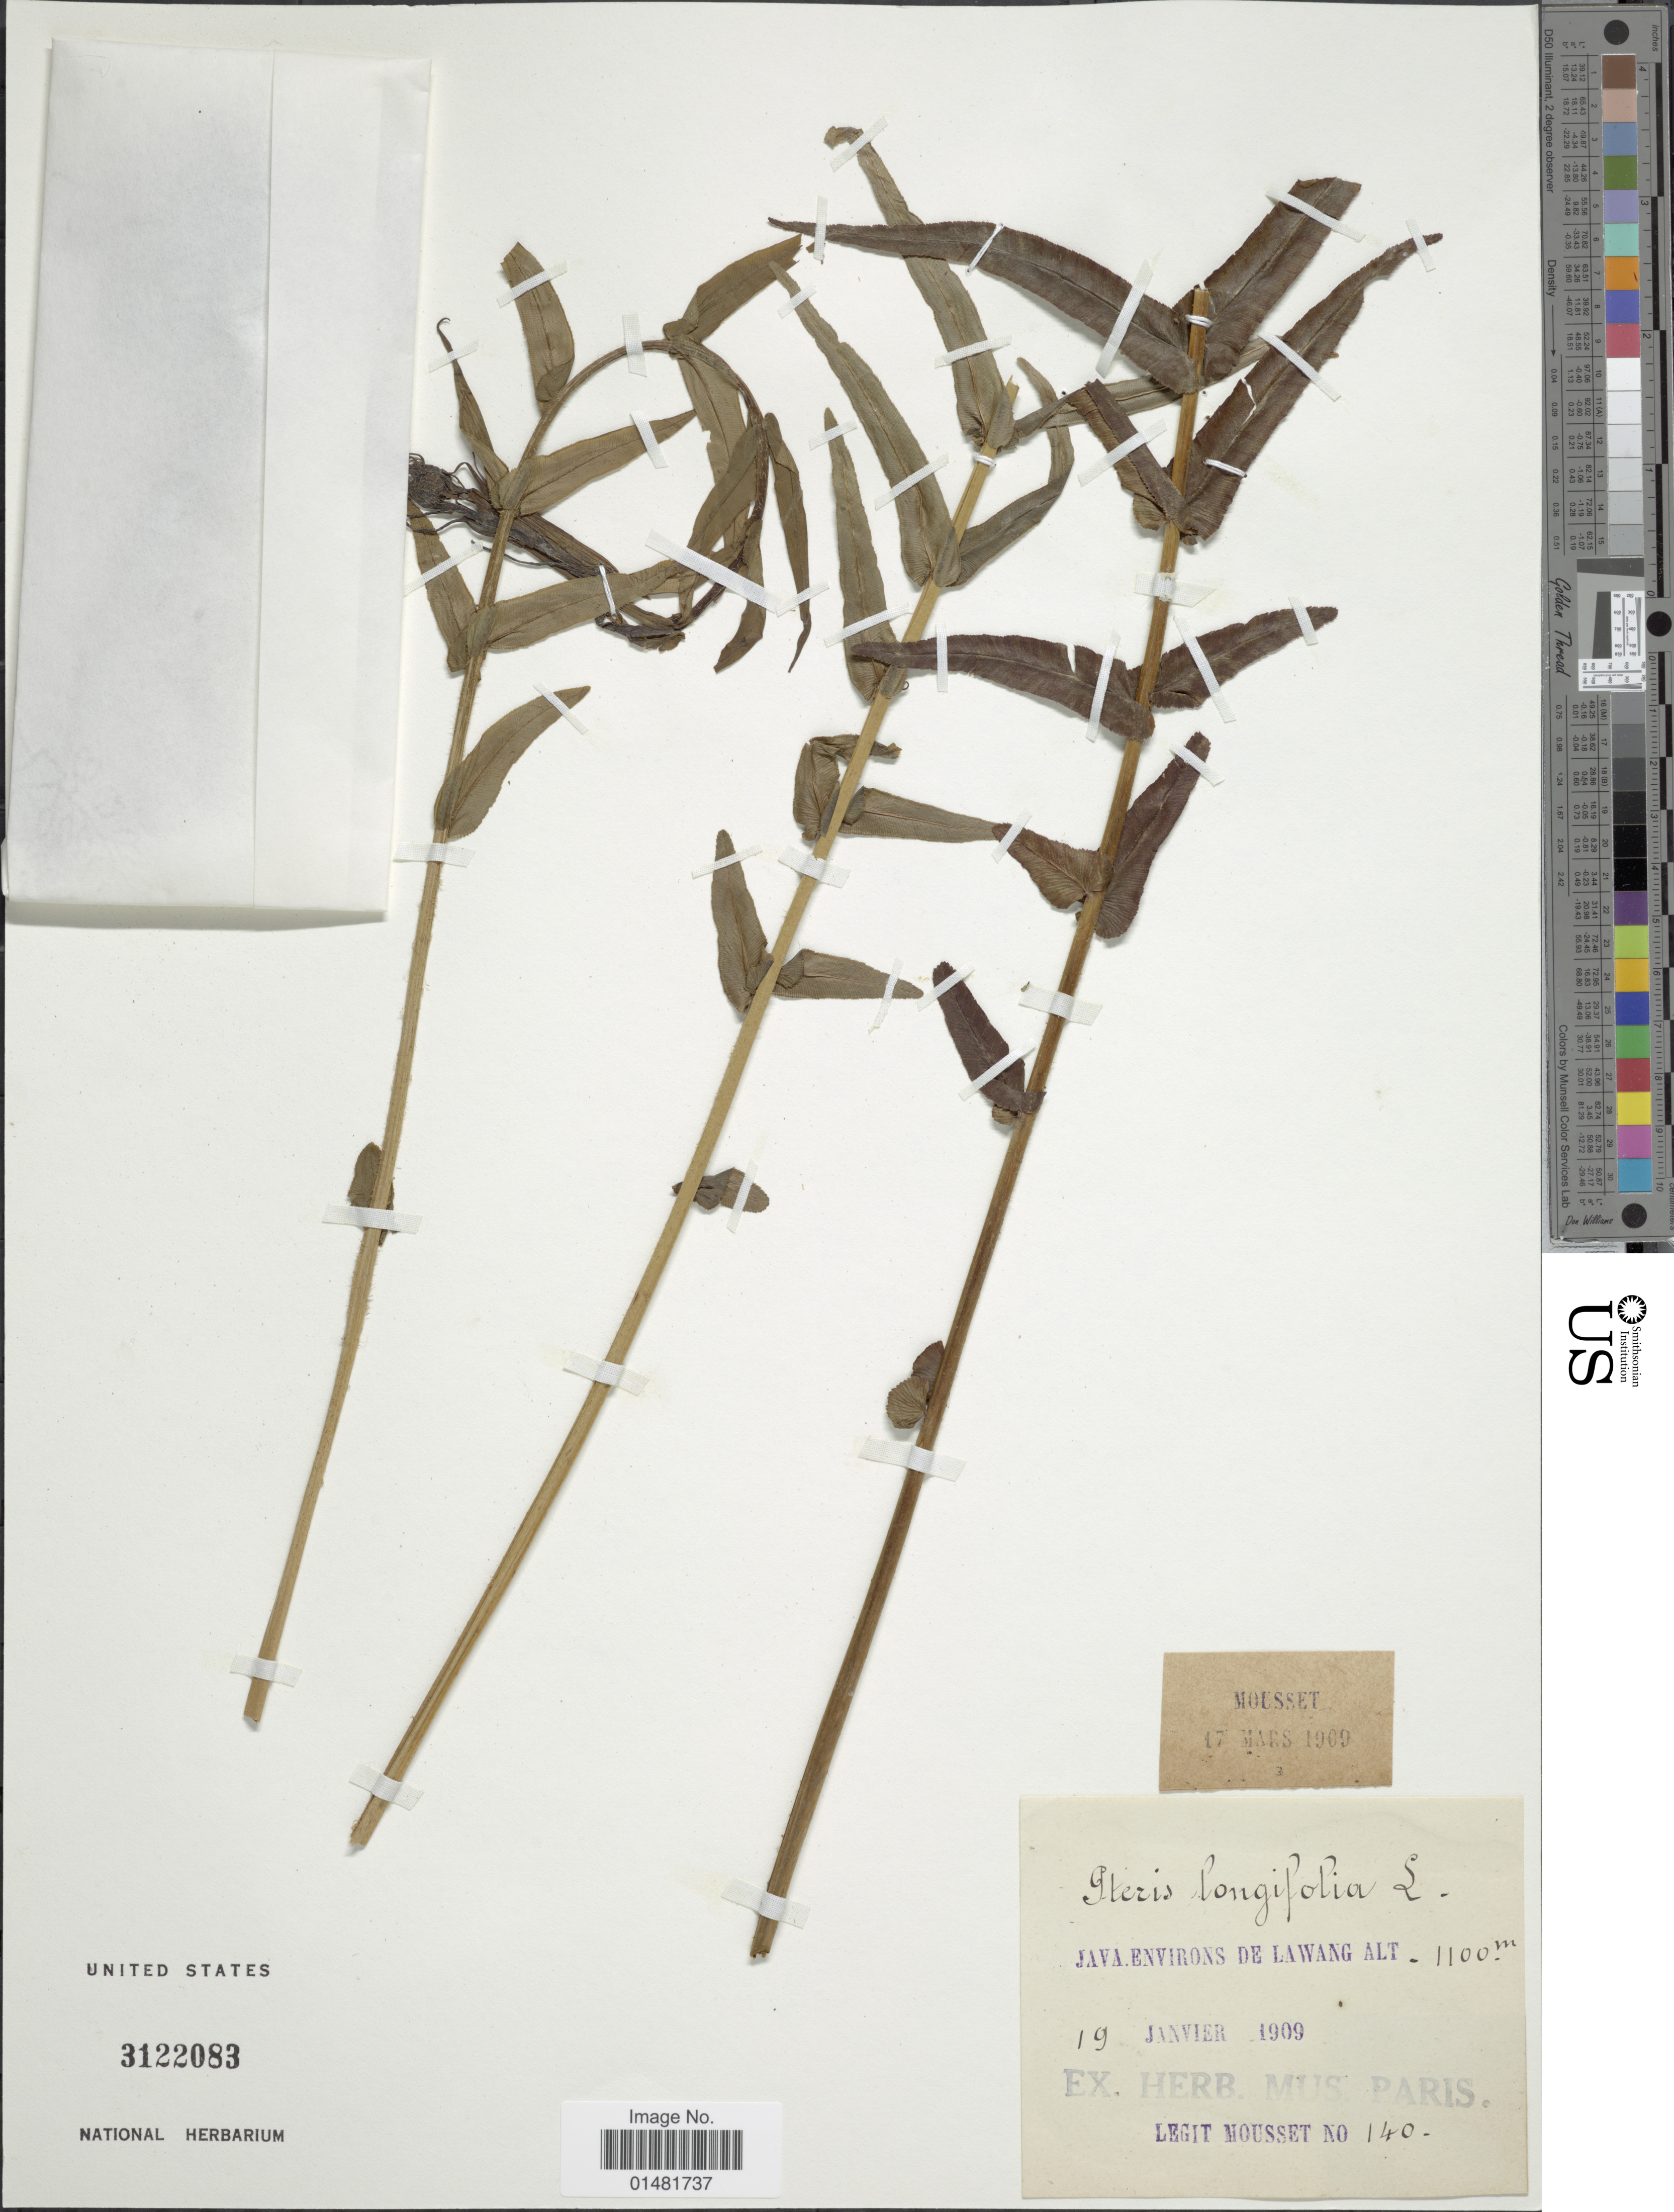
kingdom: Plantae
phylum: Tracheophyta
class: Polypodiopsida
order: Polypodiales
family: Pteridaceae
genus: Pteris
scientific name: Pteris longifolia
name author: L.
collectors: Mousset, --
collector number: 140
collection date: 1909-01-19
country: Indonesia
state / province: Java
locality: Environs de Lawang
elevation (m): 1100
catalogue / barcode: US 3122083